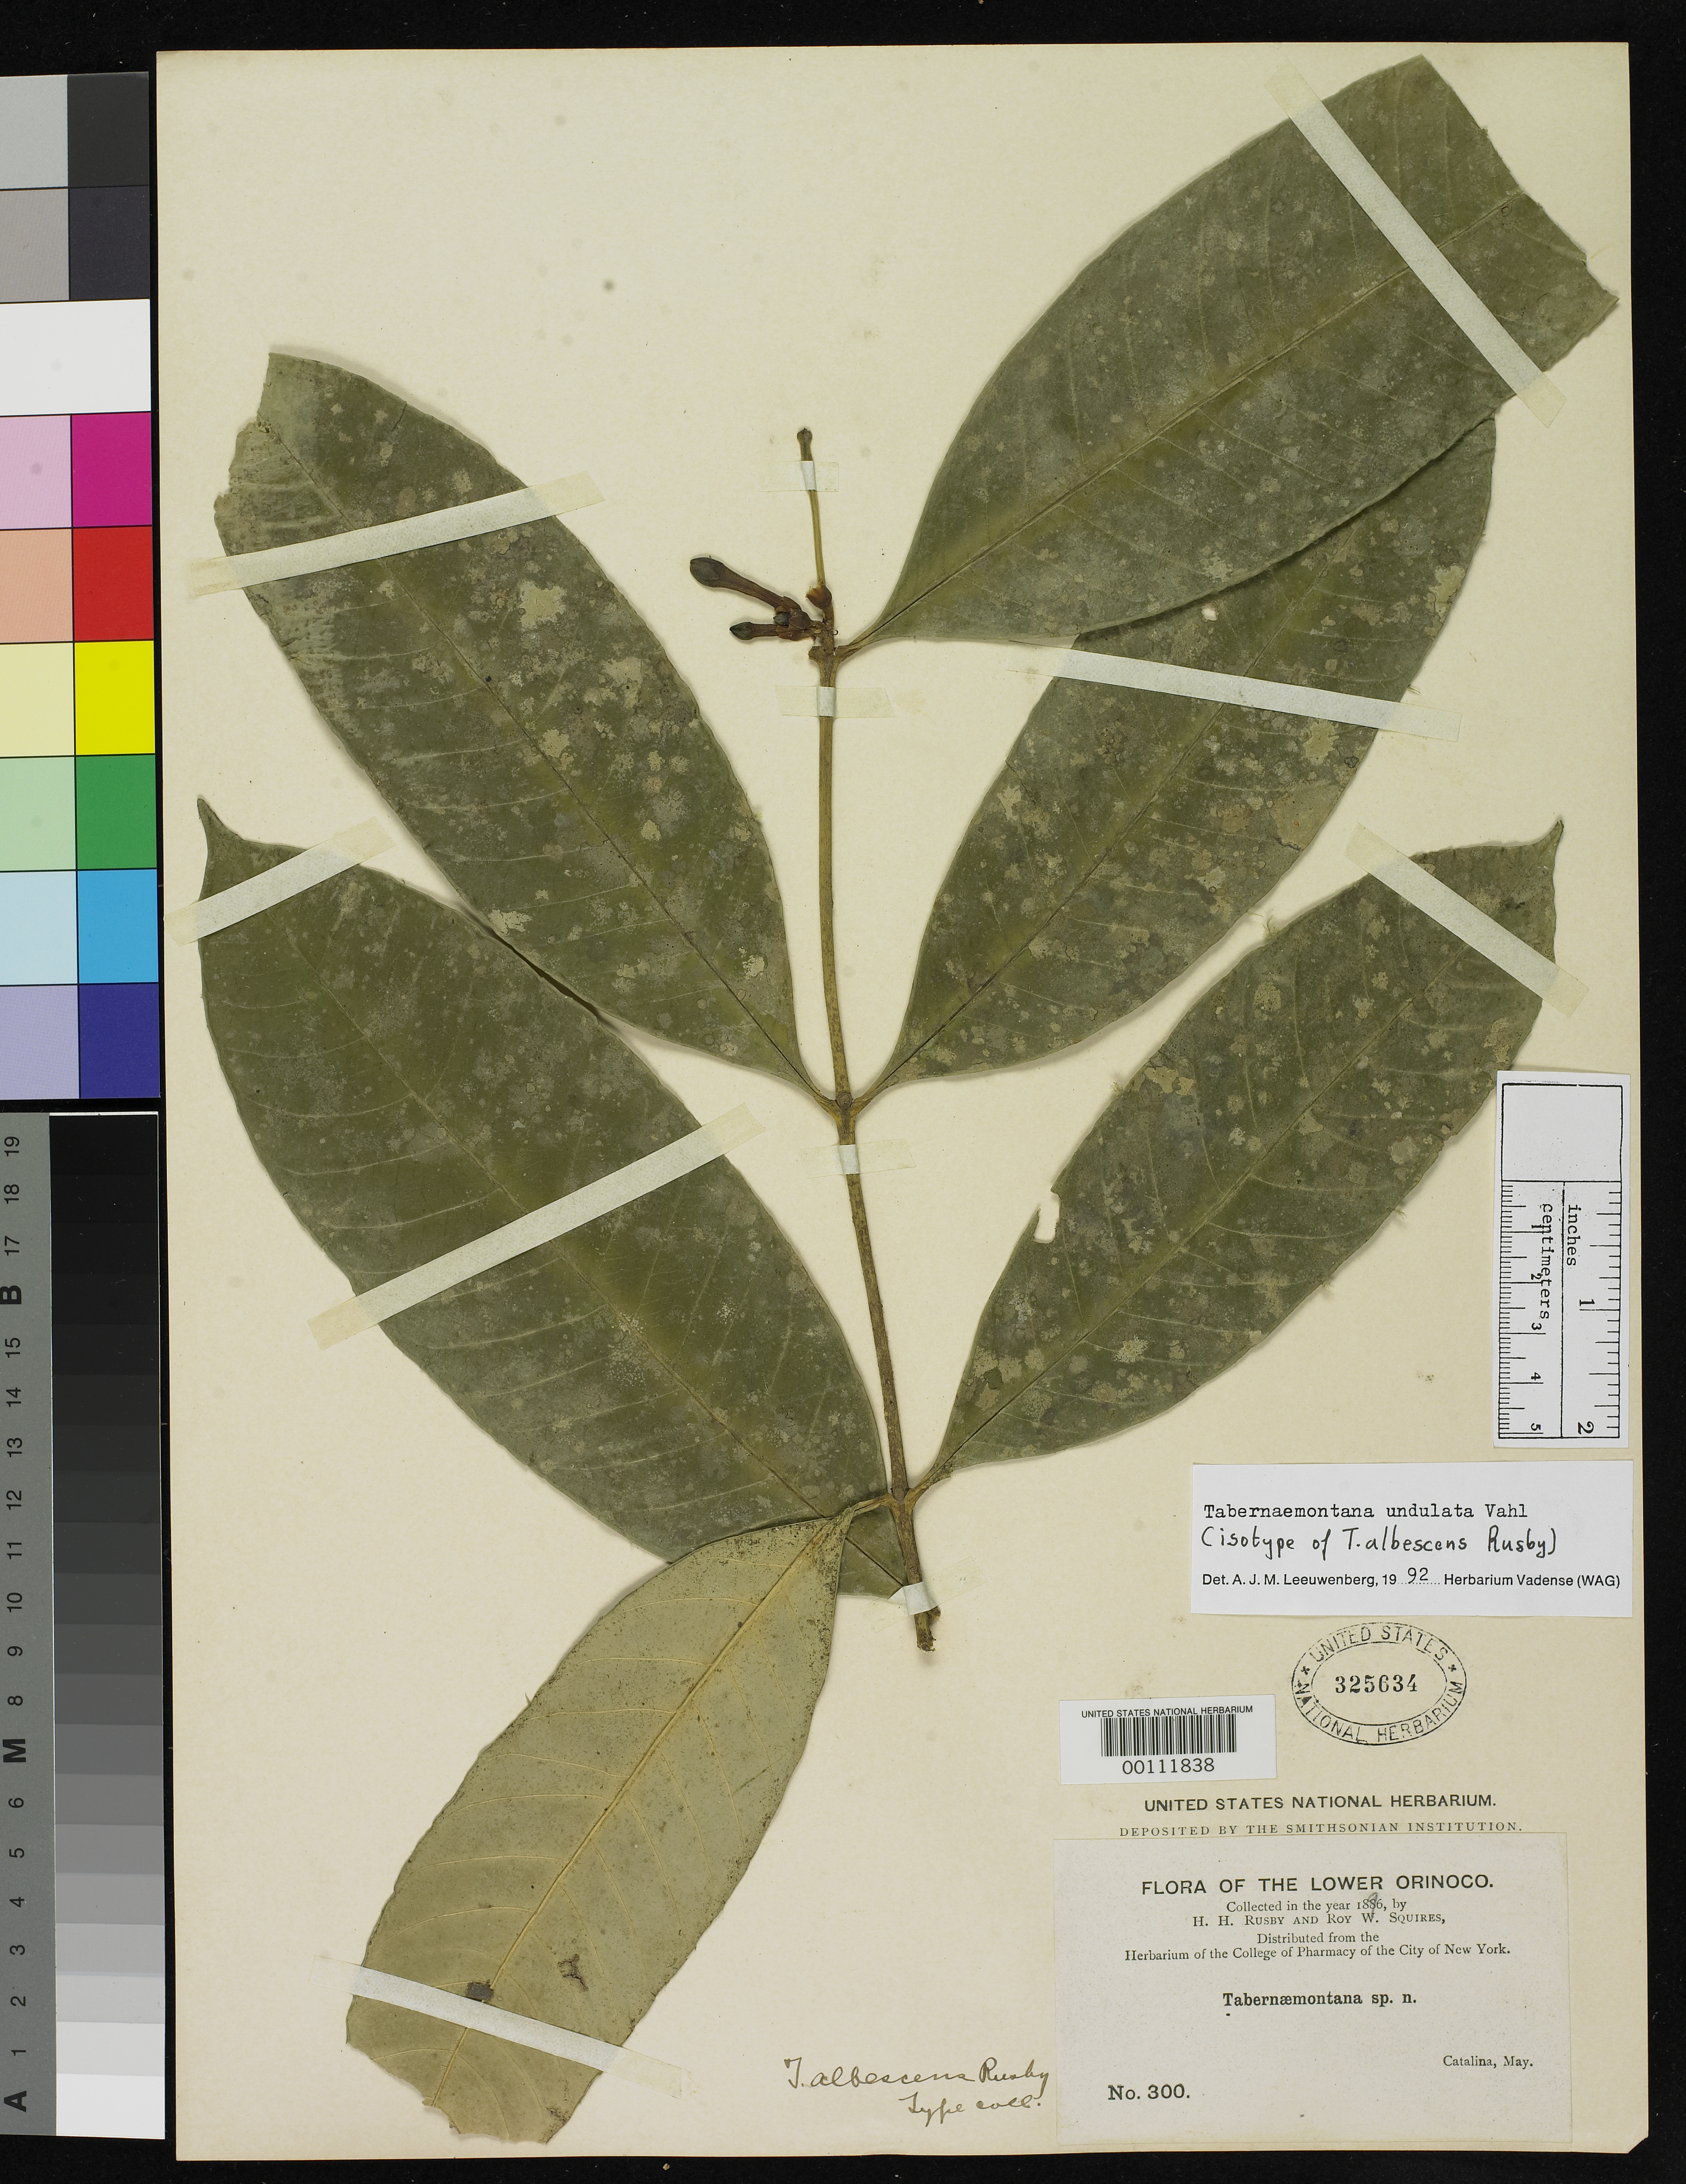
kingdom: Plantae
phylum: Tracheophyta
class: Magnoliopsida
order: Gentianales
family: Apocynaceae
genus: Tabernaemontana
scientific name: Tabernaemontana albescens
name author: Rusby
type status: Isotype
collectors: H. H. Rusby & R. Squires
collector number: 300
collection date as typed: May 1896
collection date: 1896-05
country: Venezuela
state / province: Delta Amacuro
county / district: Tucupita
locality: Lower Orinoco, Santa Catalina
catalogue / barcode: US 325634